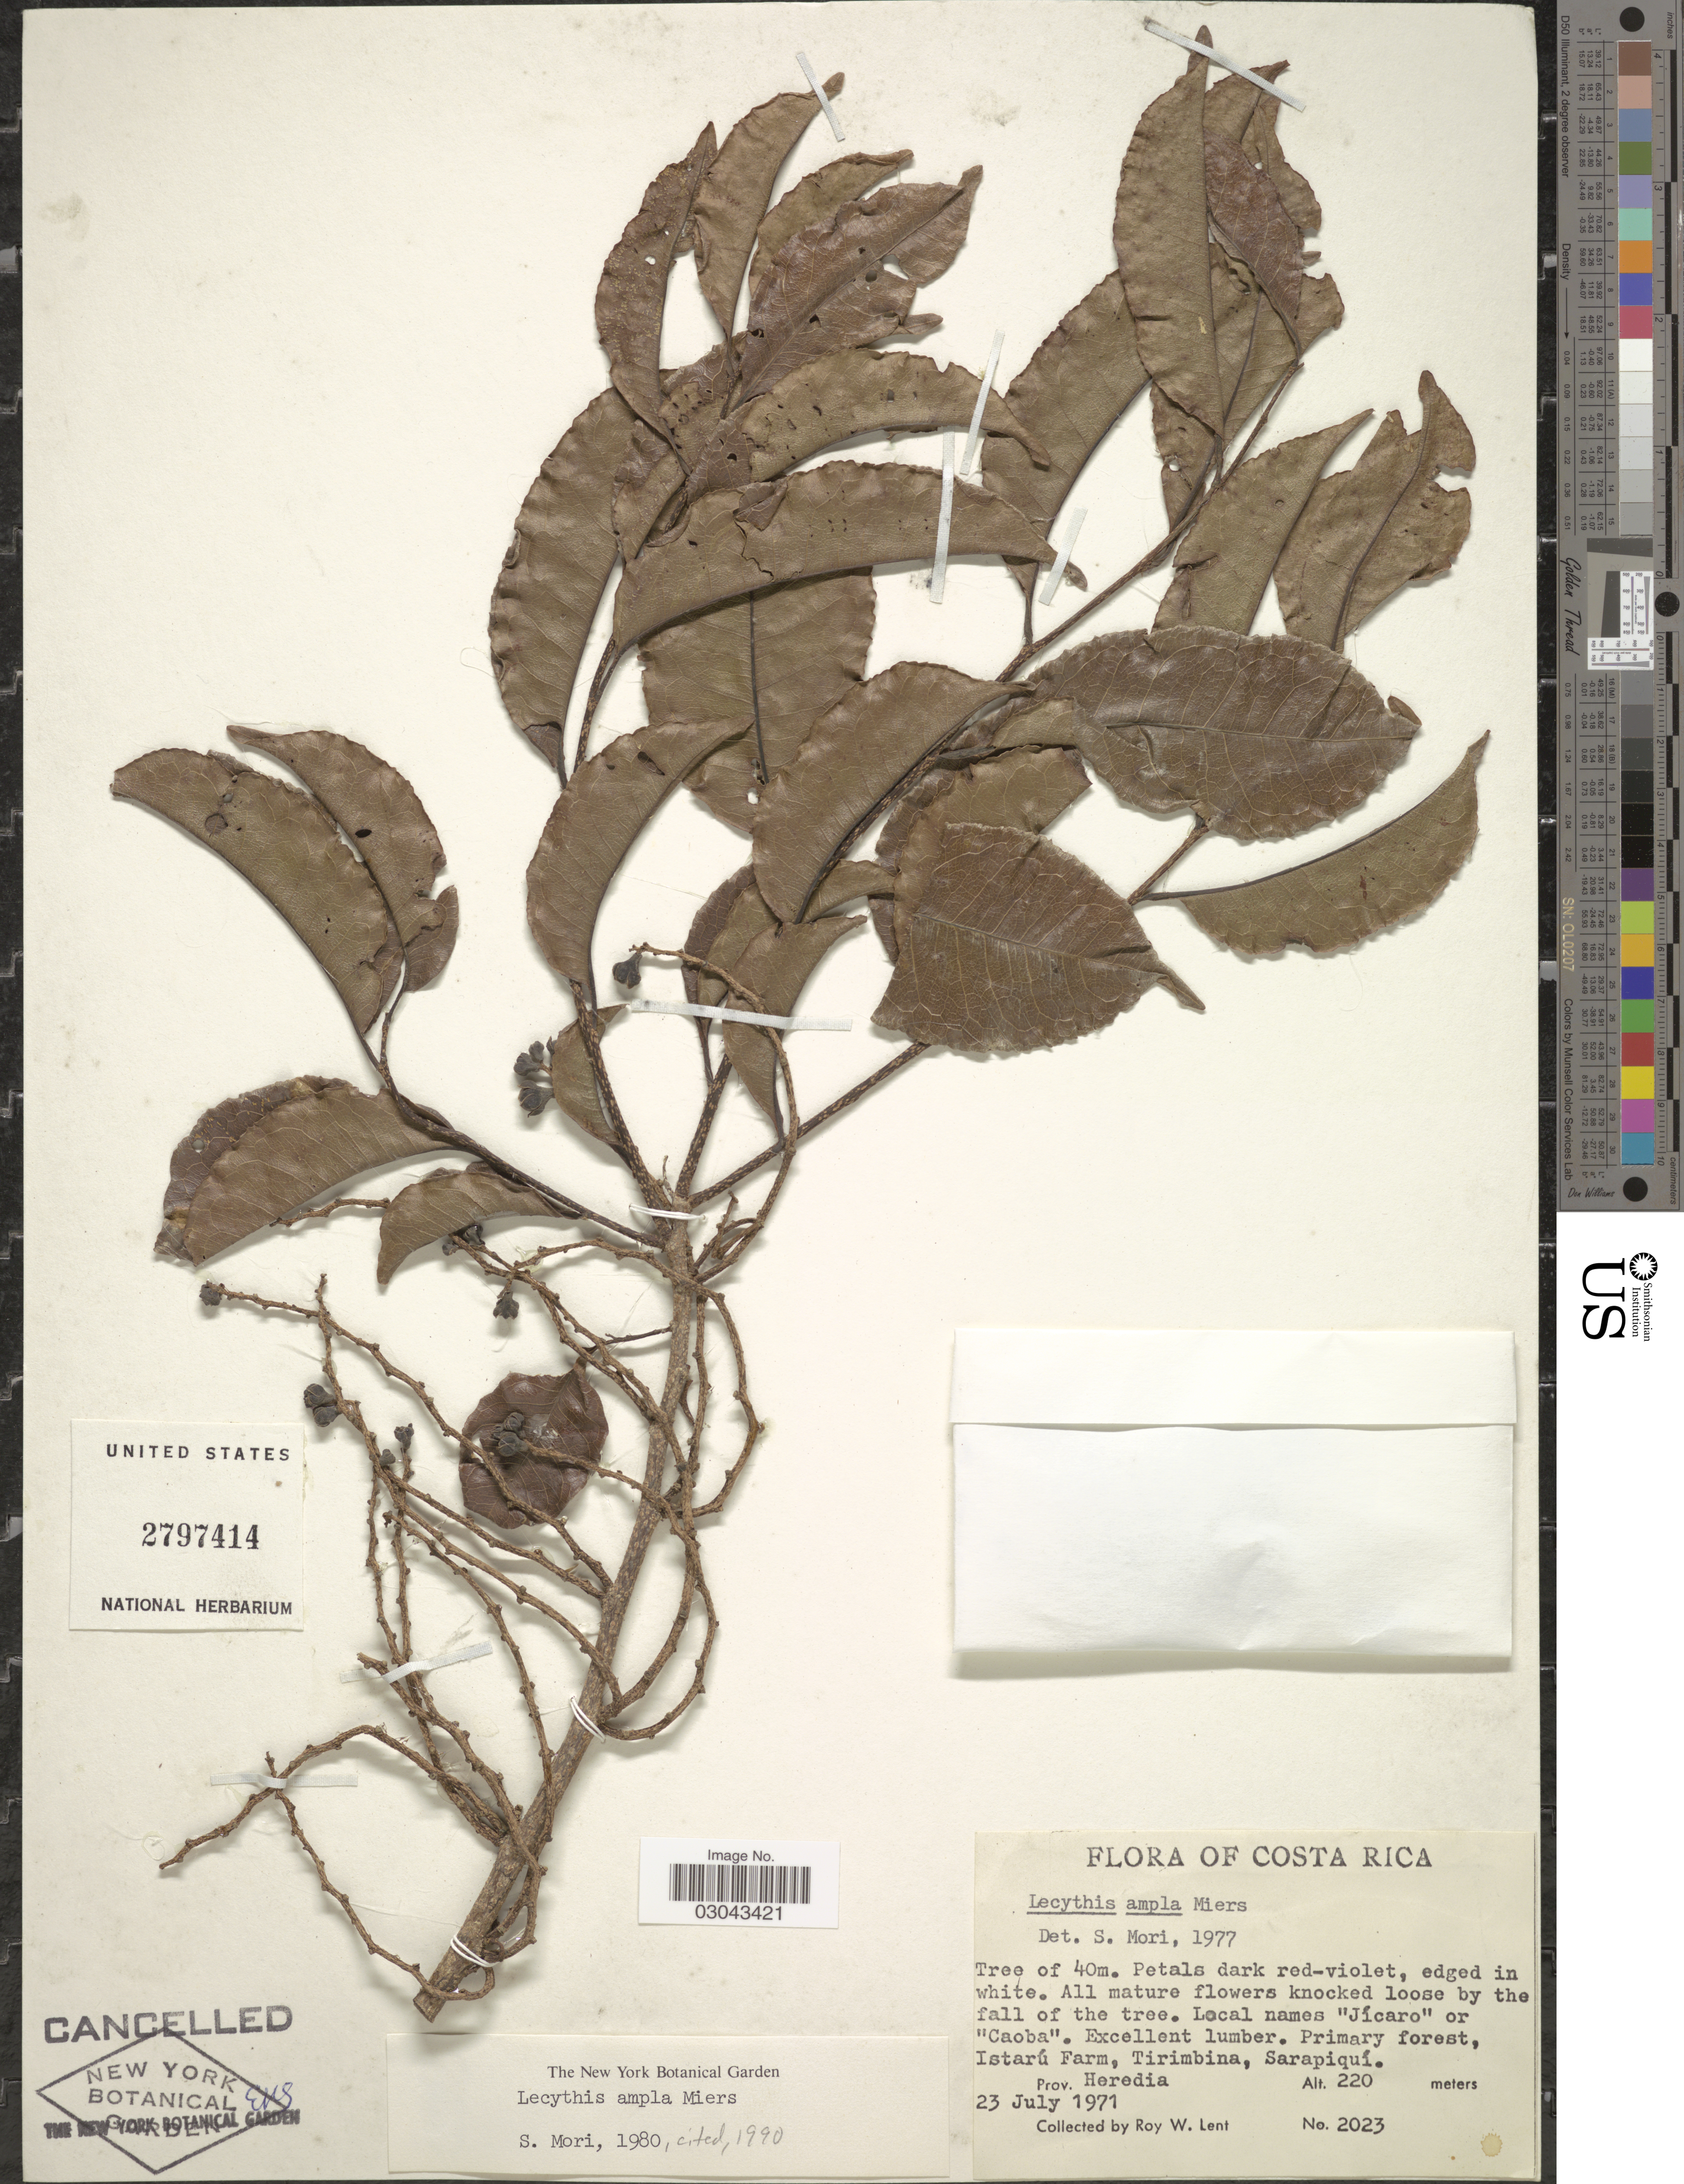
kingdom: Plantae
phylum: Tracheophyta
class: Magnoliopsida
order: Ericales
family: Lecythidaceae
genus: Lecythis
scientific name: Lecythis ampla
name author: Miers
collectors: R. W. Lent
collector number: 2023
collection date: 1971-07-23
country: Costa Rica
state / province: Heredia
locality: Primary forest, Istarú Farm, Tirimbina, Sarapiquí.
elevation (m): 220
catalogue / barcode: US 2797414